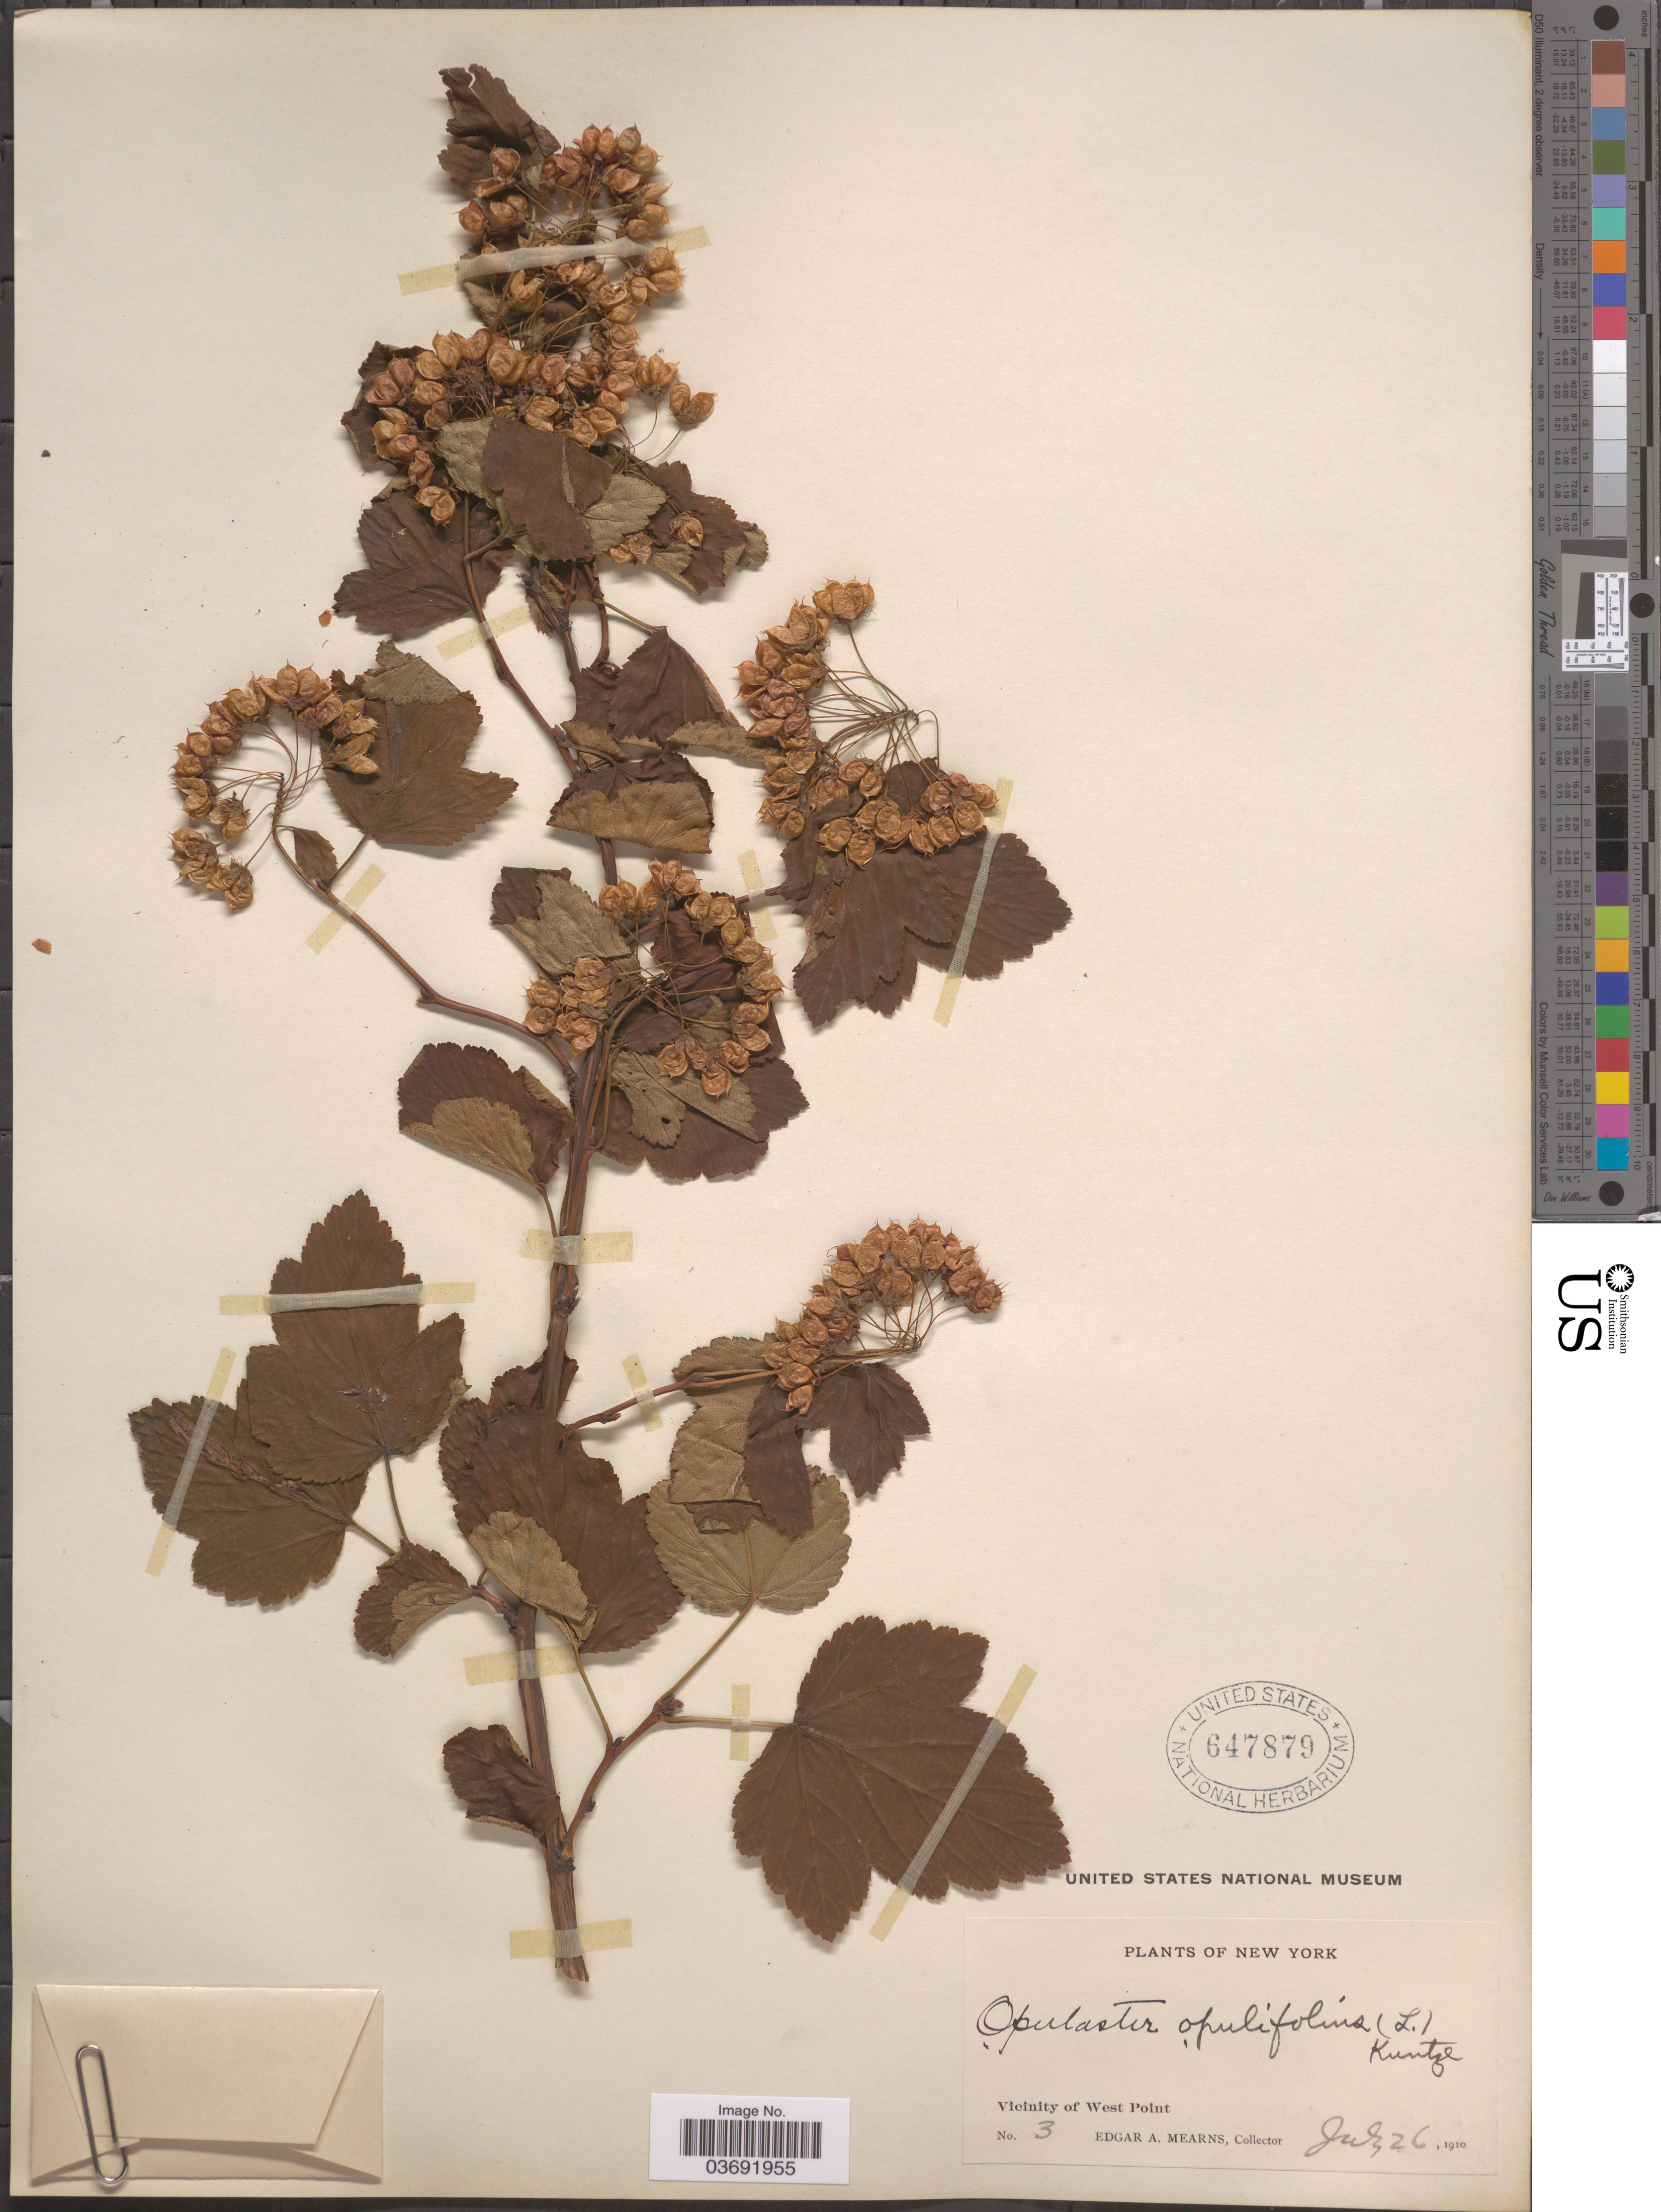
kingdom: Plantae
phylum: Tracheophyta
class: Magnoliopsida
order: Rosales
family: Rosaceae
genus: Physocarpus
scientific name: Physocarpus opulifolius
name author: (L.) Maxim.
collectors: E. A. Mearns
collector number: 3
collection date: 1910-07-26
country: United States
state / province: New York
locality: Vicinity of West Point.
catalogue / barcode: US 647879